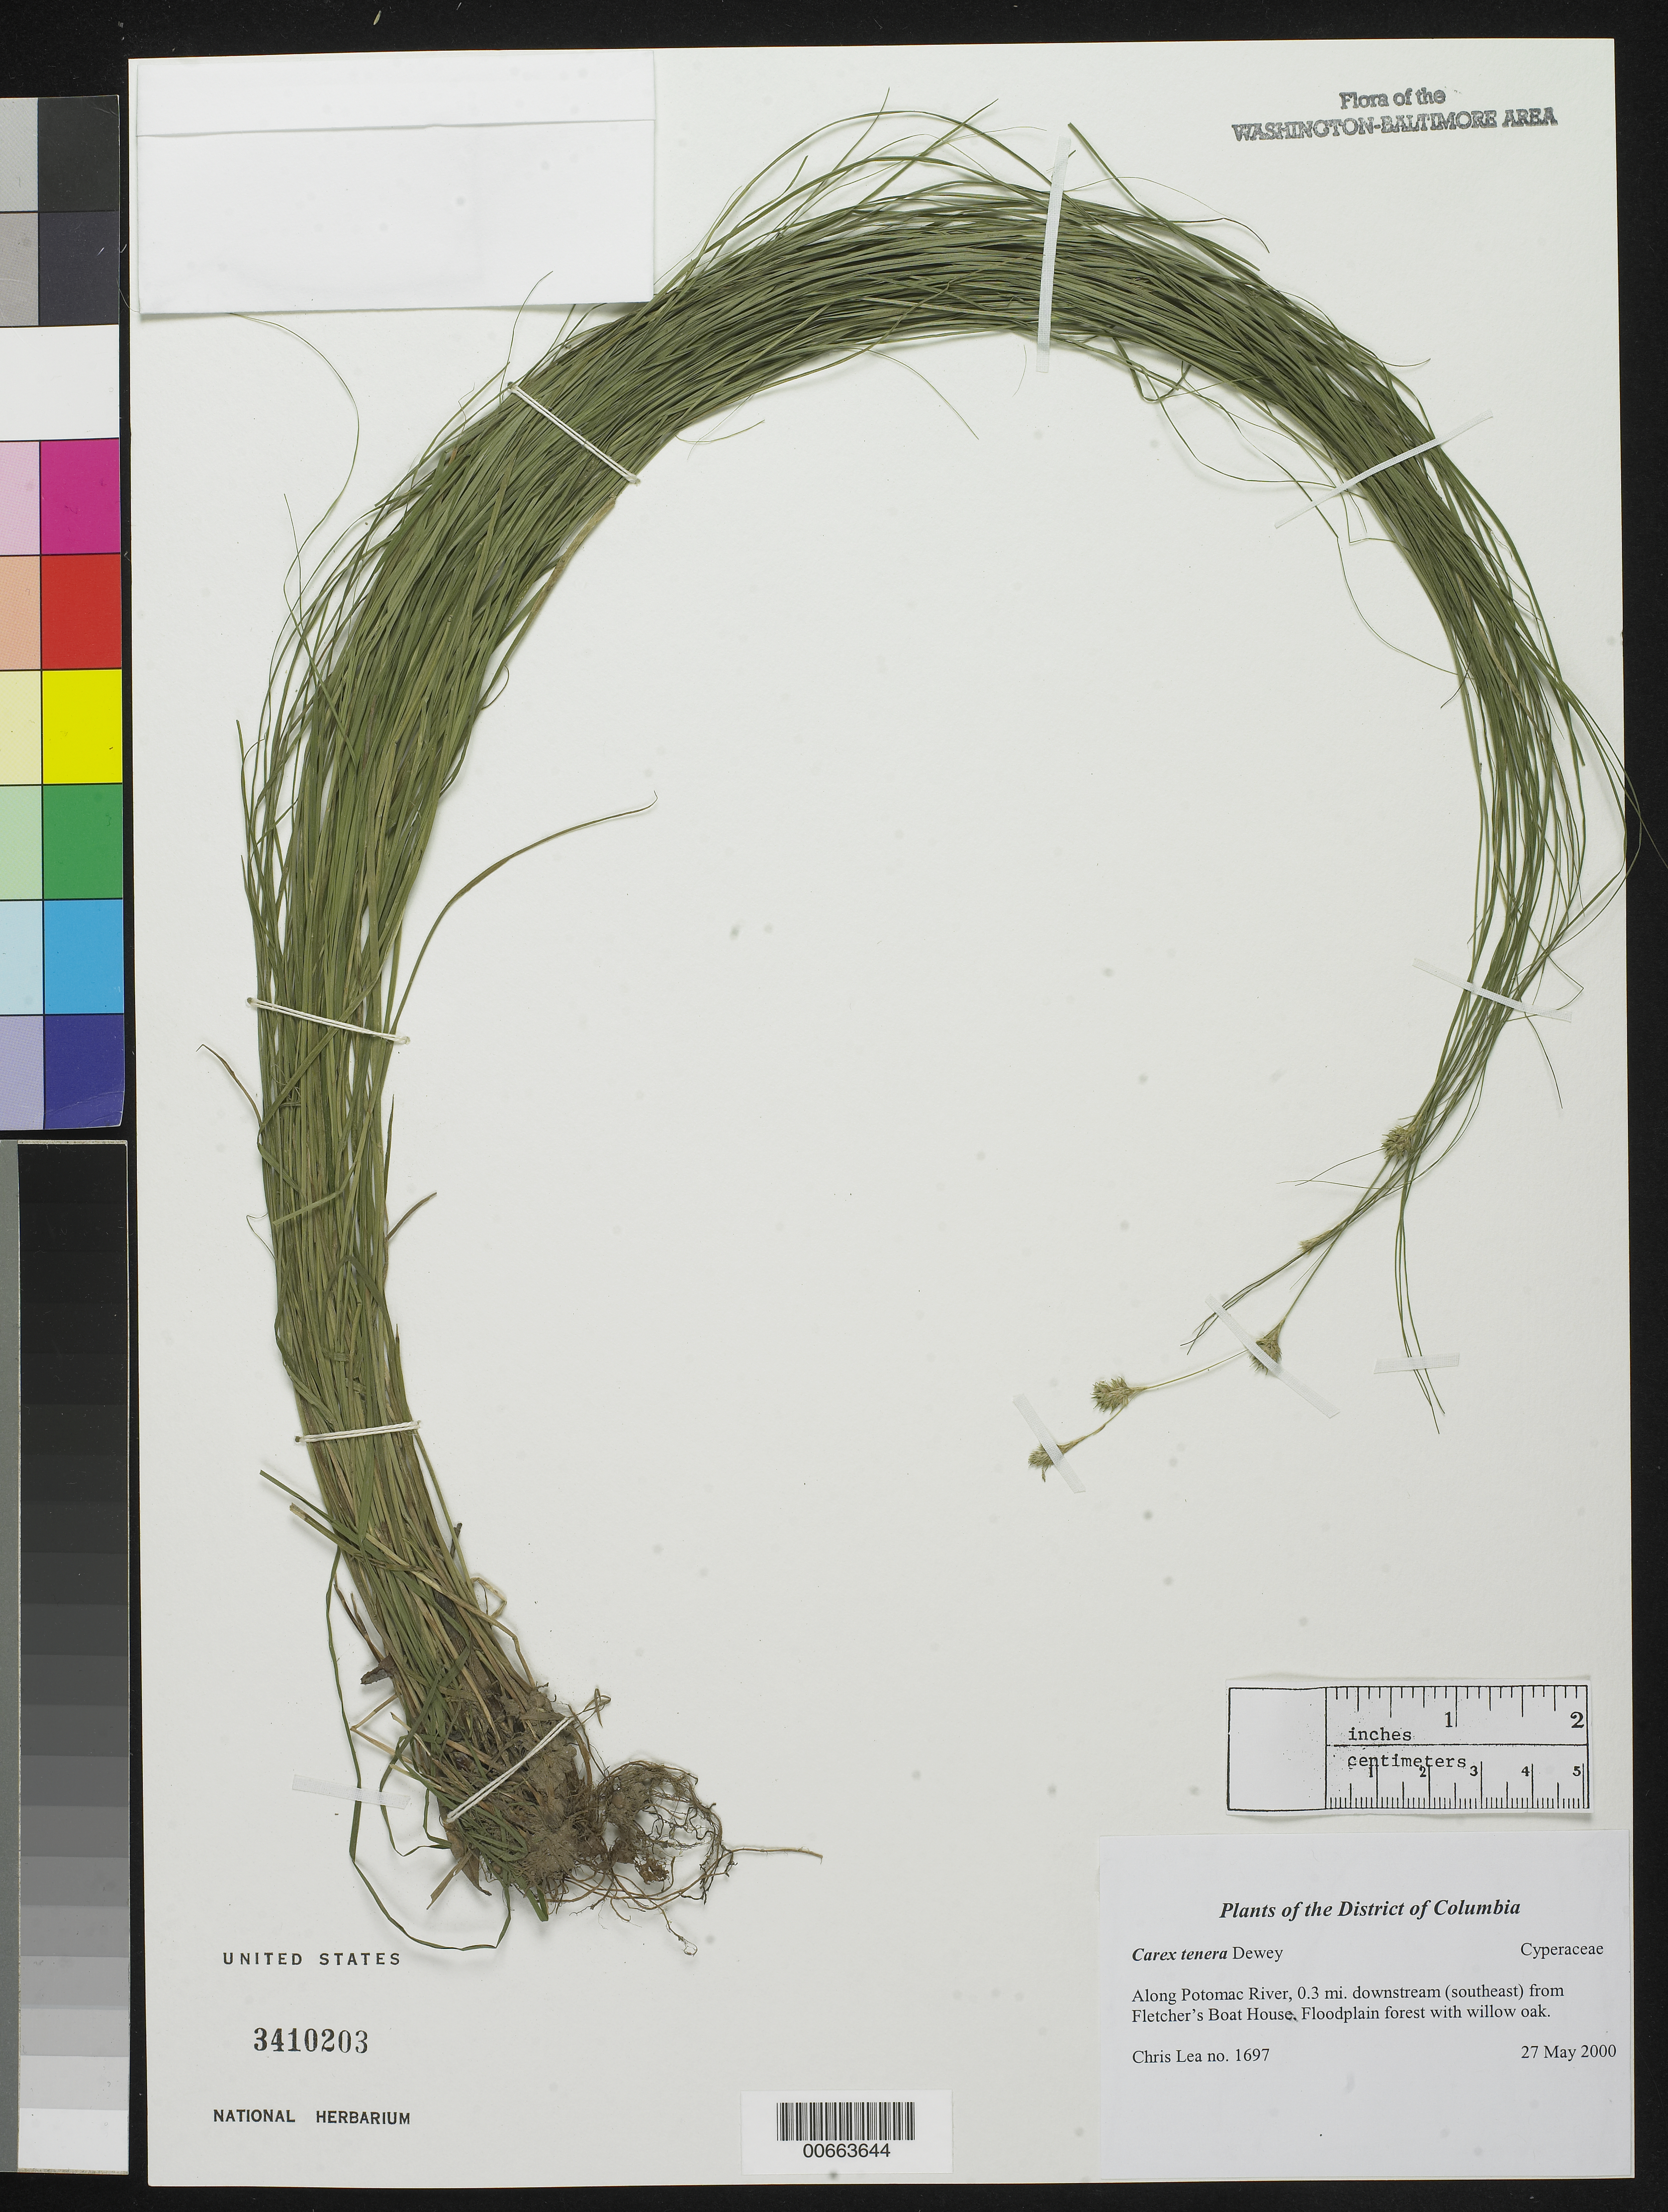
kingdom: Plantae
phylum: Tracheophyta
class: Liliopsida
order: Poales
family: Cyperaceae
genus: Carex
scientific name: Carex tenera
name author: Dewey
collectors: C. Lea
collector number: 1697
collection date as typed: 27 May 2000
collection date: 2000-05-27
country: United States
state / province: District of Columbia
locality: Along Potomac River, 0.3 mi. downstream (southeast) from Fletcher's Boat House.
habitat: Floodplain forest with willow oak.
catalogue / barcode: US 3410203